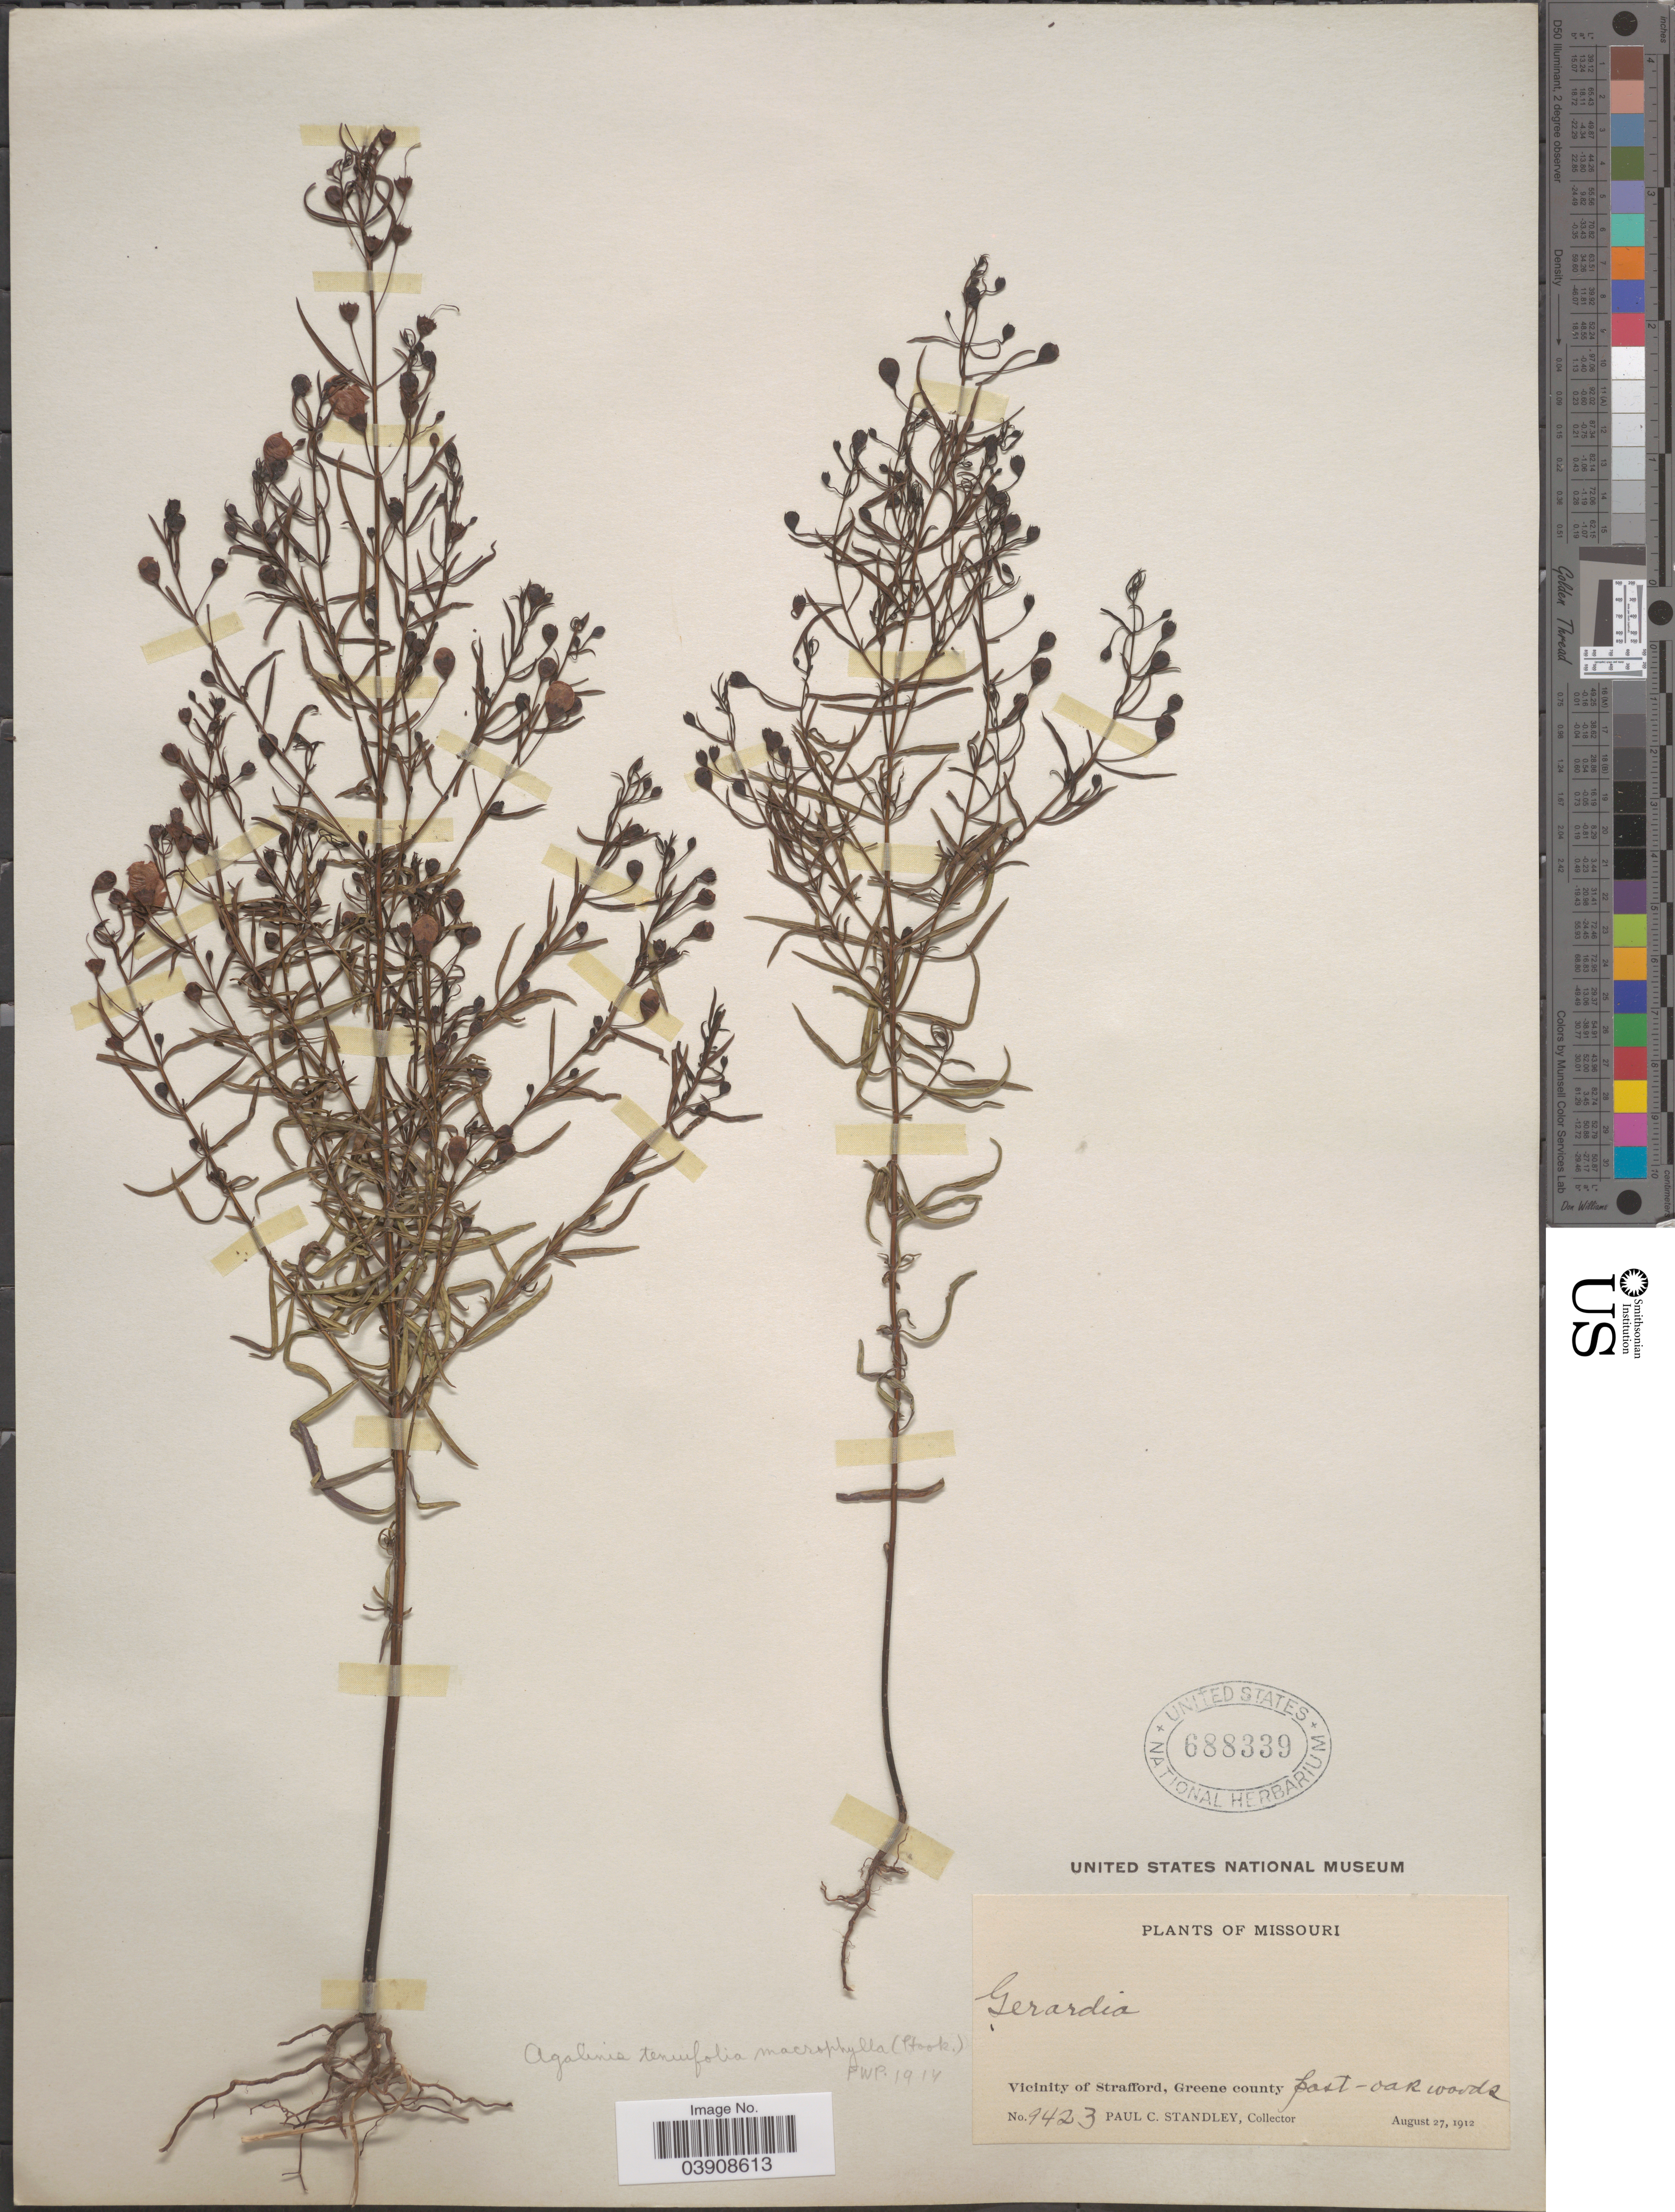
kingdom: Plantae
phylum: Tracheophyta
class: Magnoliopsida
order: Lamiales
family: Orobanchaceae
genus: Agalinis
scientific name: Agalinis tenuifolia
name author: (Vahl) Raf.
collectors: P. C. Standley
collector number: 9423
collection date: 1912-08-27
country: United States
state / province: Missouri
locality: Vicinity of Strafford, Greene County.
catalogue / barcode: US 688339